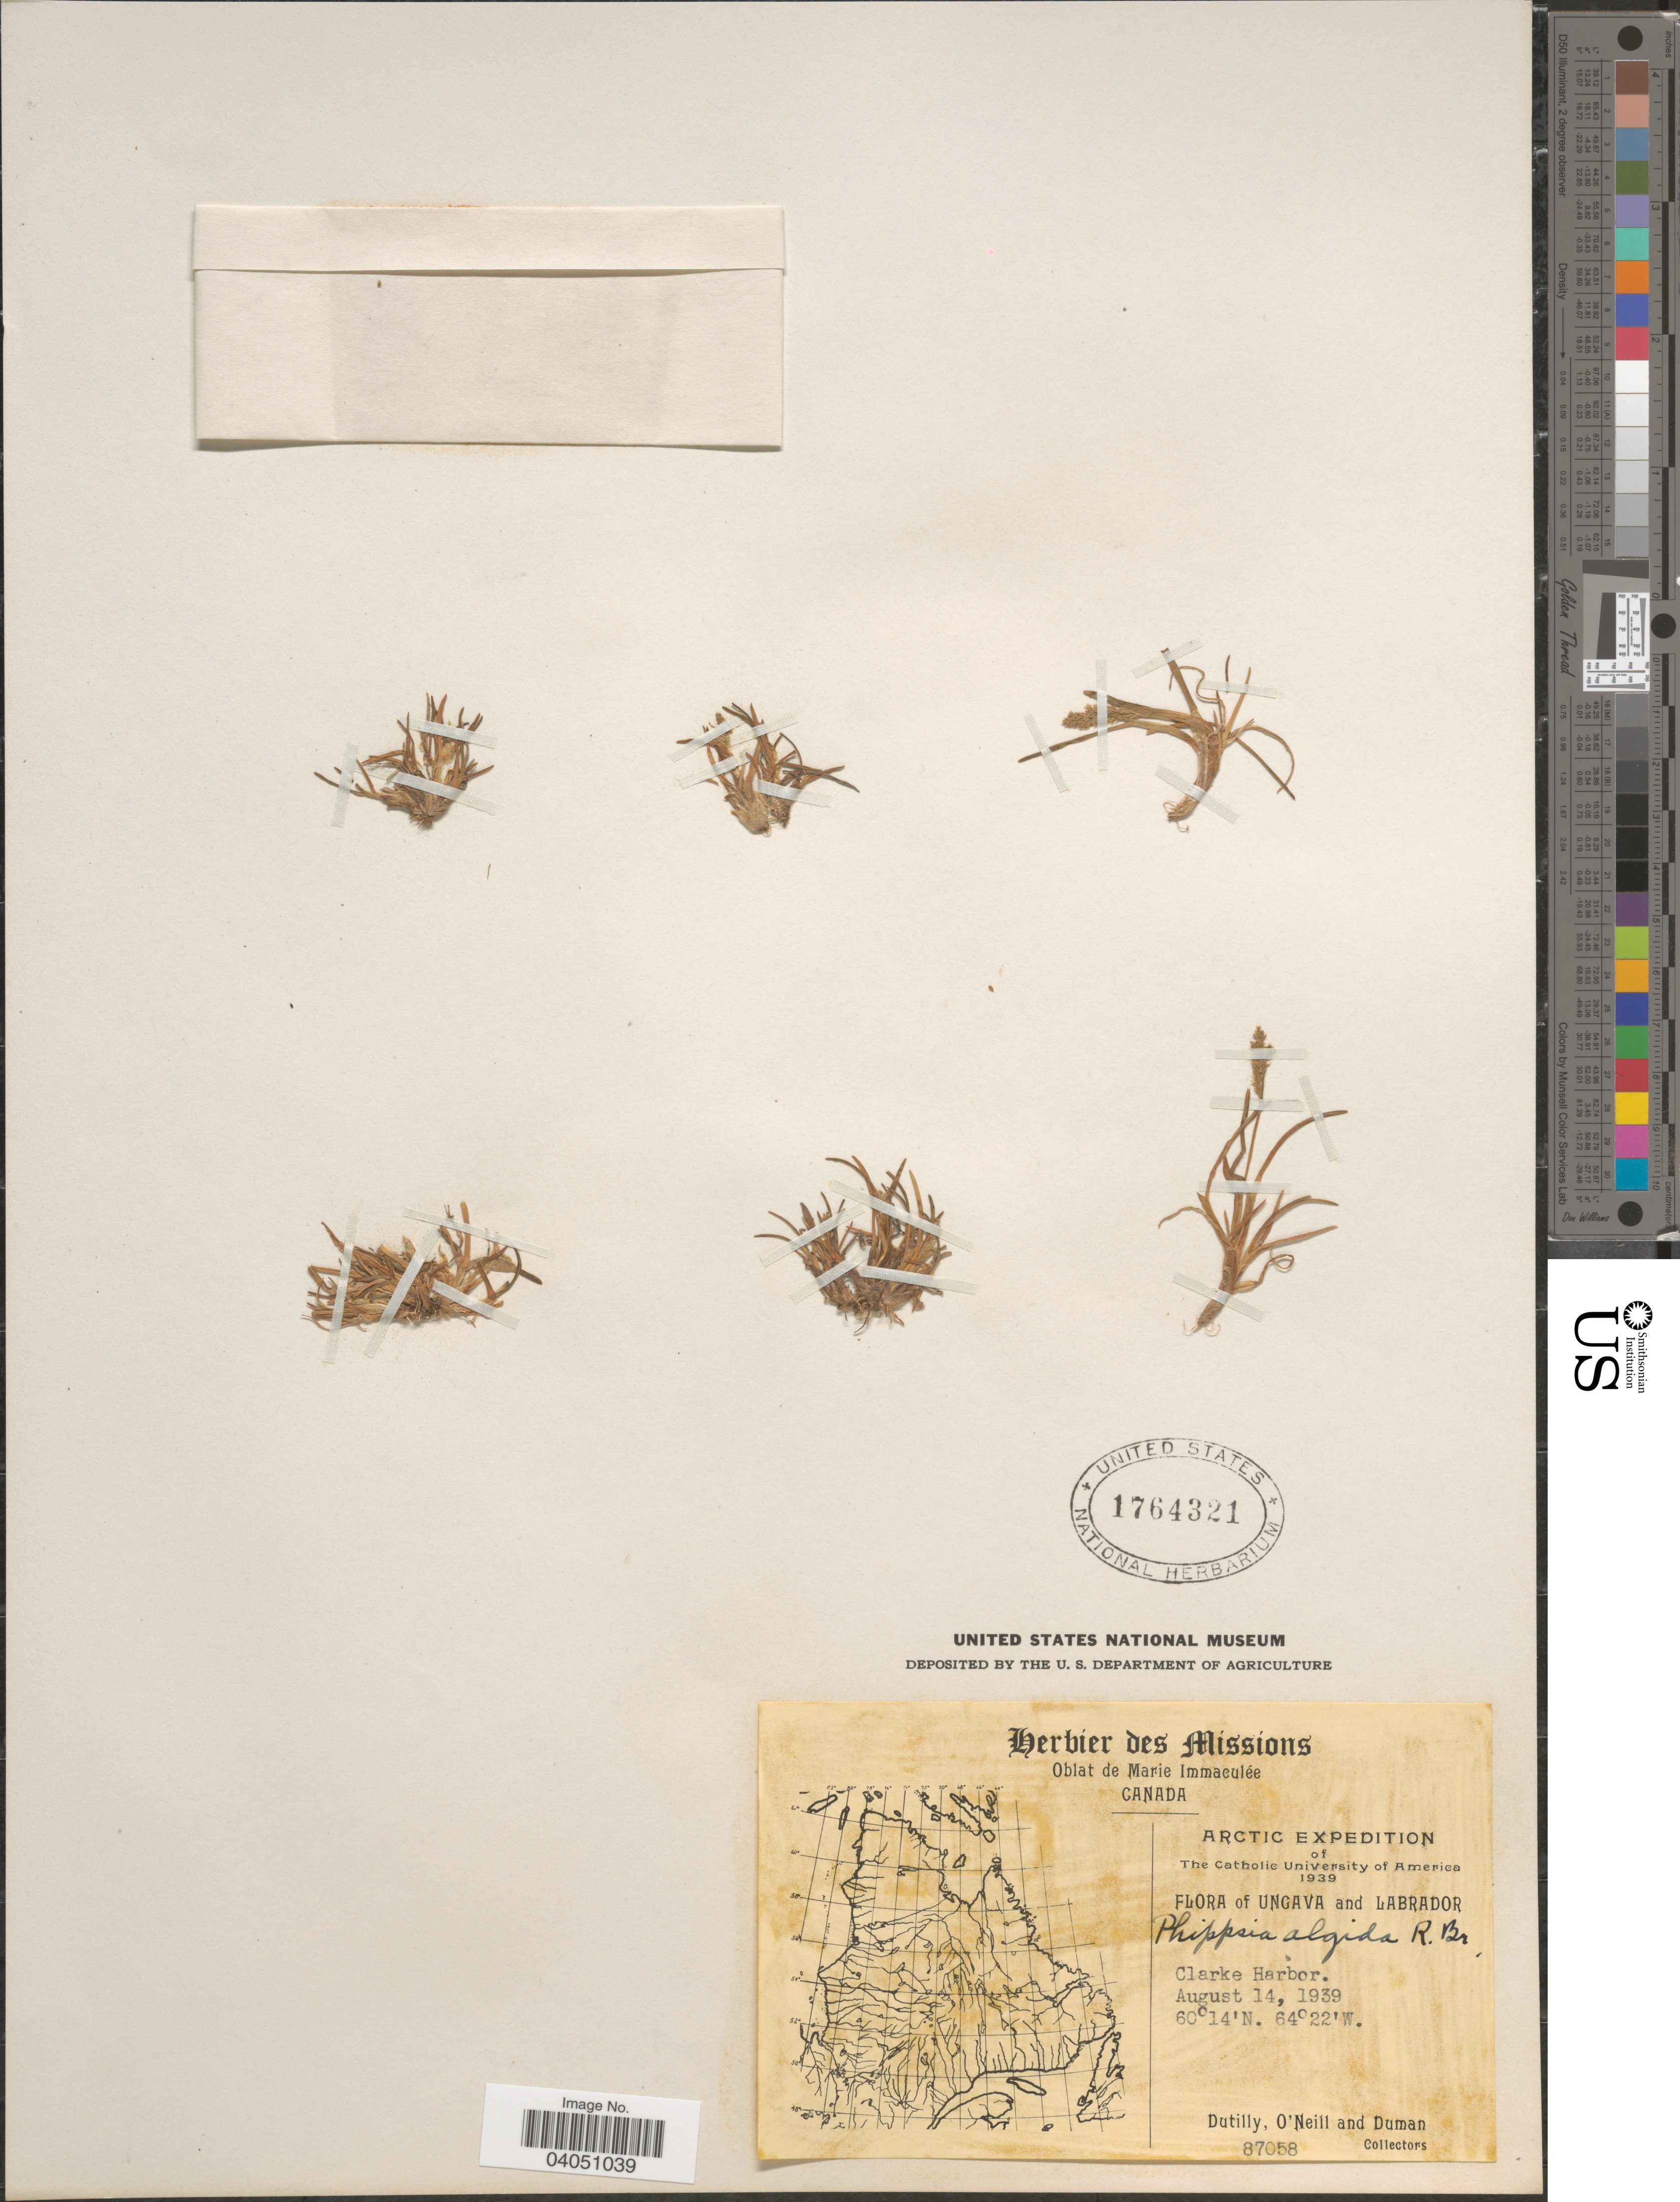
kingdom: Plantae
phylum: Tracheophyta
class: Liliopsida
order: Poales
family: Poaceae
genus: Phippsia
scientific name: Phippsia algida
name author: (Sol.) R. Br.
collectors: -. Dutilly, O' Neill & -. Duman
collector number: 87058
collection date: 1939-08-14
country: Canada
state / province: Newfoundland and Labrador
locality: Ungava and Labrador. Clarke Harbor.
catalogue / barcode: US 1764321